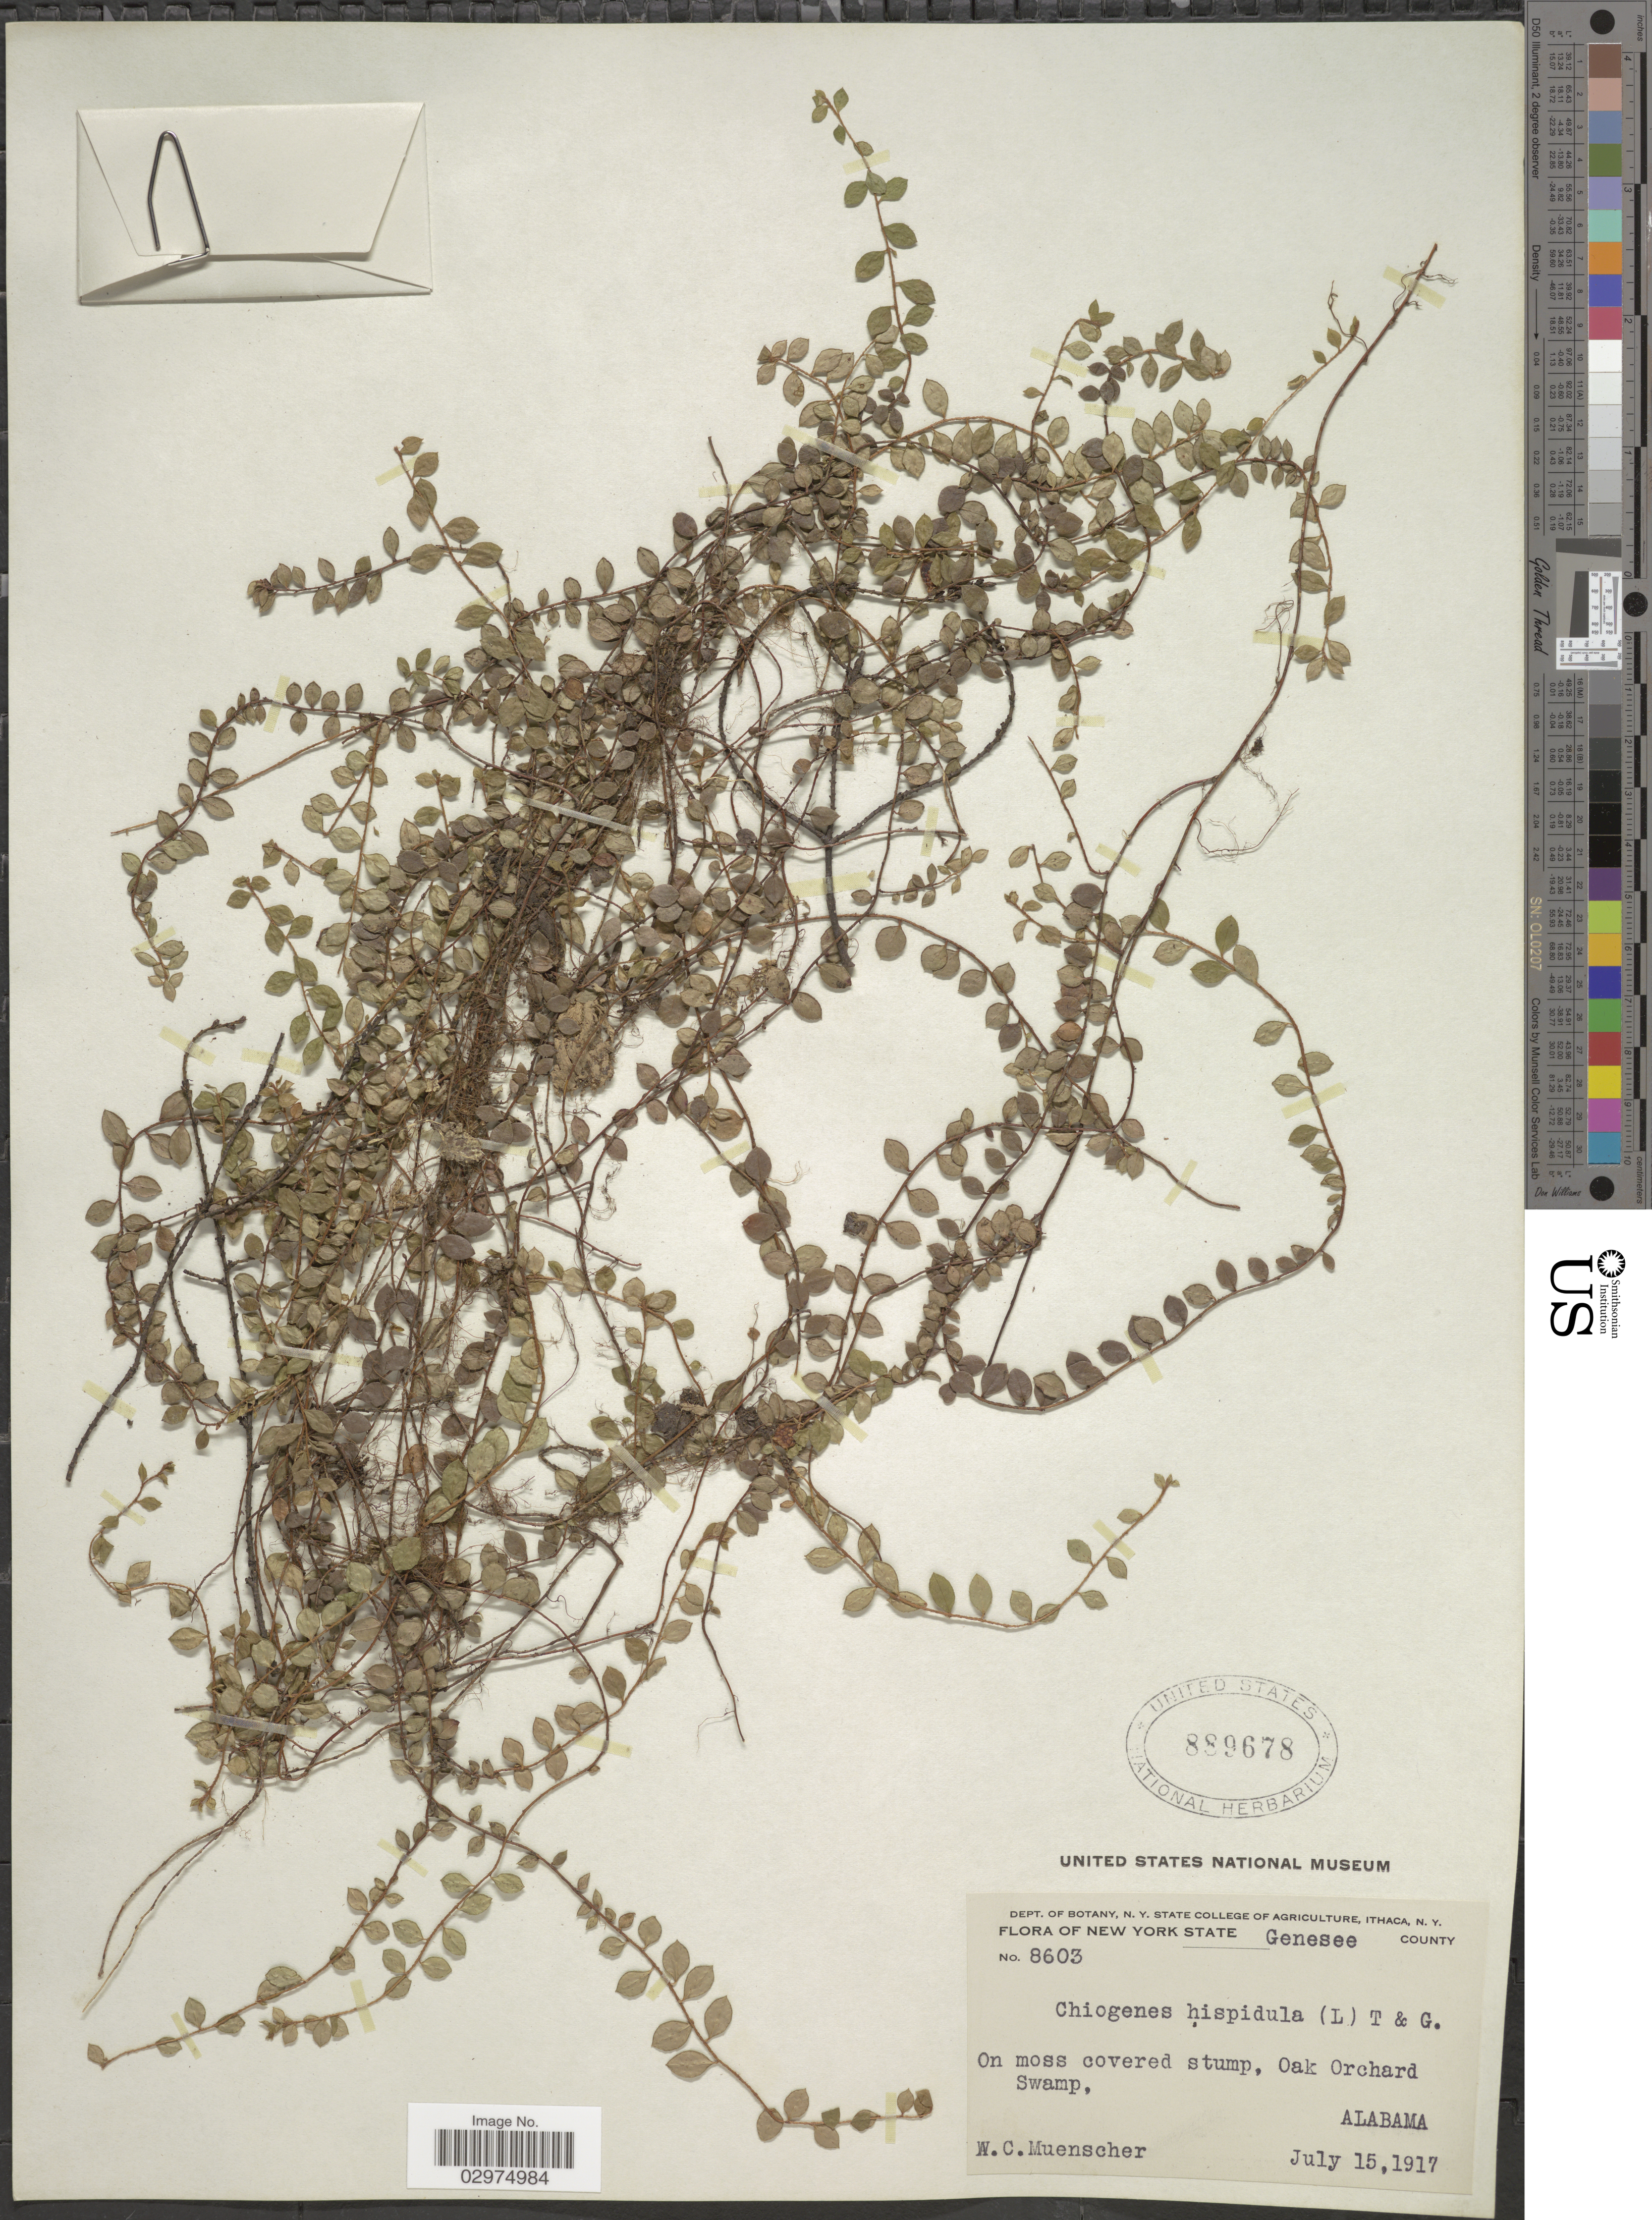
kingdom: Plantae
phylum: Tracheophyta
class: Magnoliopsida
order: Ericales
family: Ericaceae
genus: Gaultheria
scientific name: Gaultheria hispidula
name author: (L.) Muhl. ex Bigelow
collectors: W. Muenscher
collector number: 8603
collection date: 1917-07-15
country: United States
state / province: Alabama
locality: Genesee County. Oak Orchard Swamp.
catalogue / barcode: US 889678